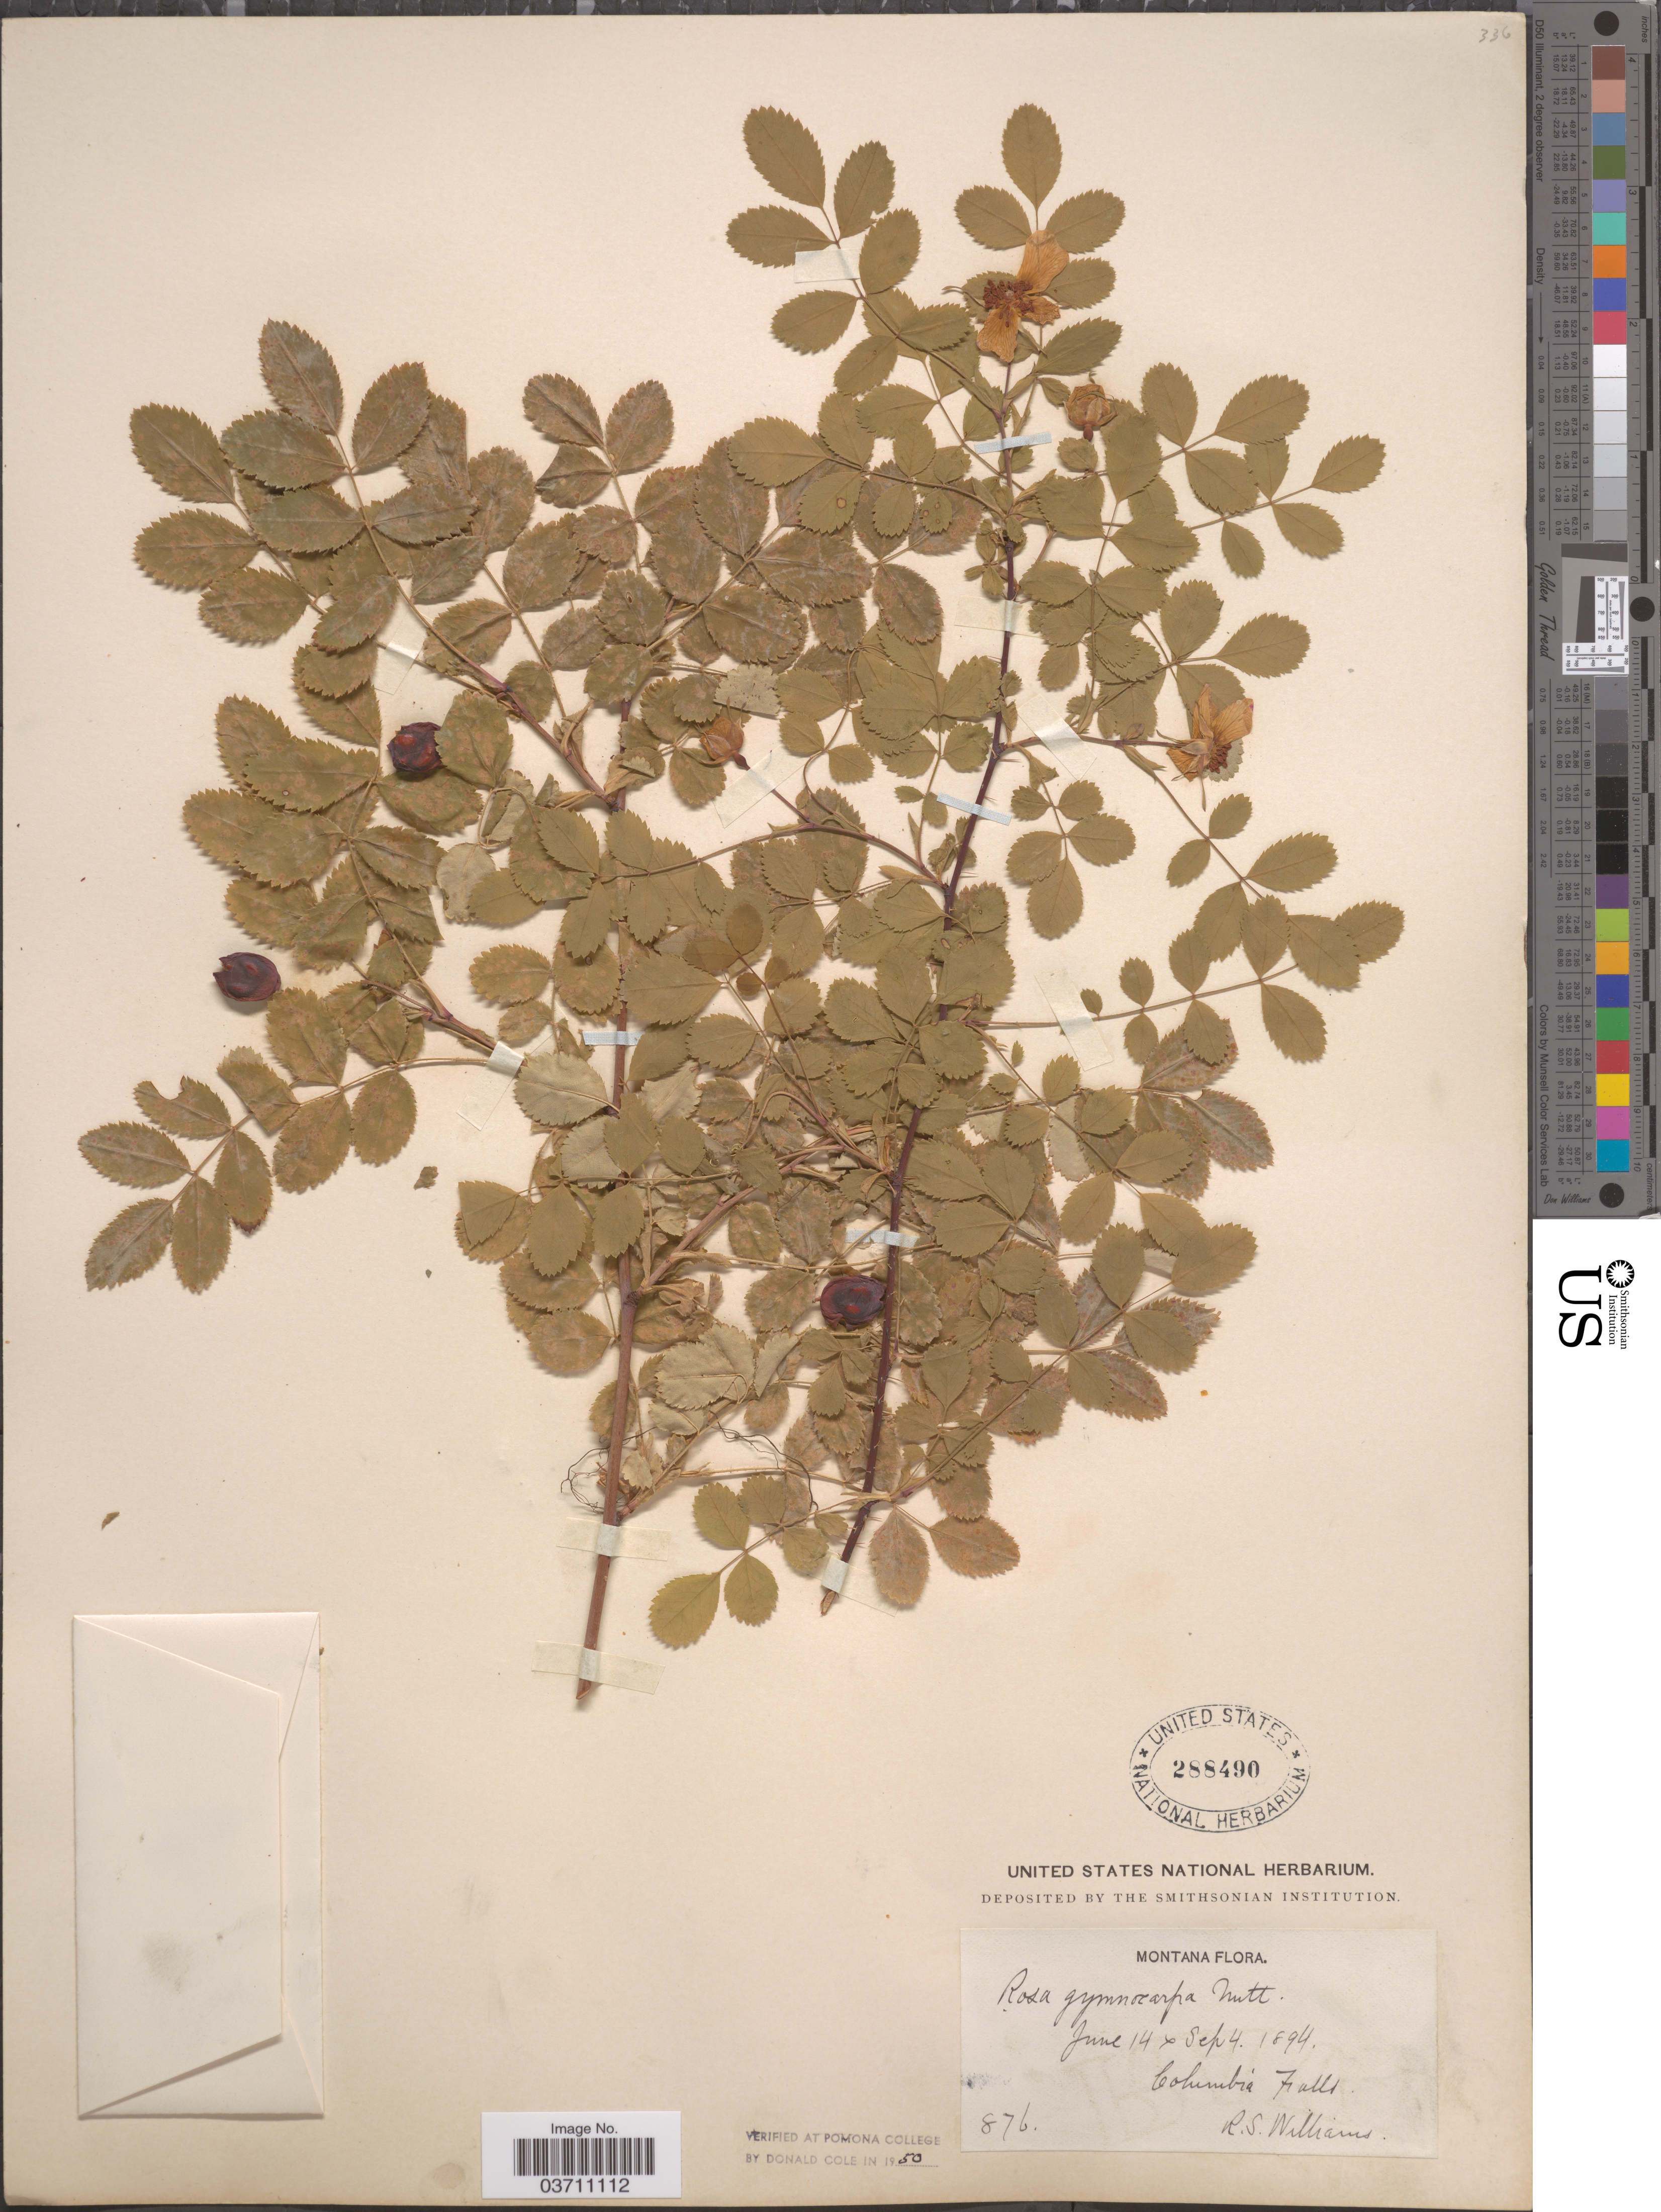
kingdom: Plantae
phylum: Tracheophyta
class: Magnoliopsida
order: Rosales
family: Rosaceae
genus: Rosa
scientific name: Rosa gymnocarpa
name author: Nutt.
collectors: R. S. Williams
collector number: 876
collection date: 1894-06-14/1894-09-04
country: United States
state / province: Montana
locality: Columbia Falls.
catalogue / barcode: US 288490